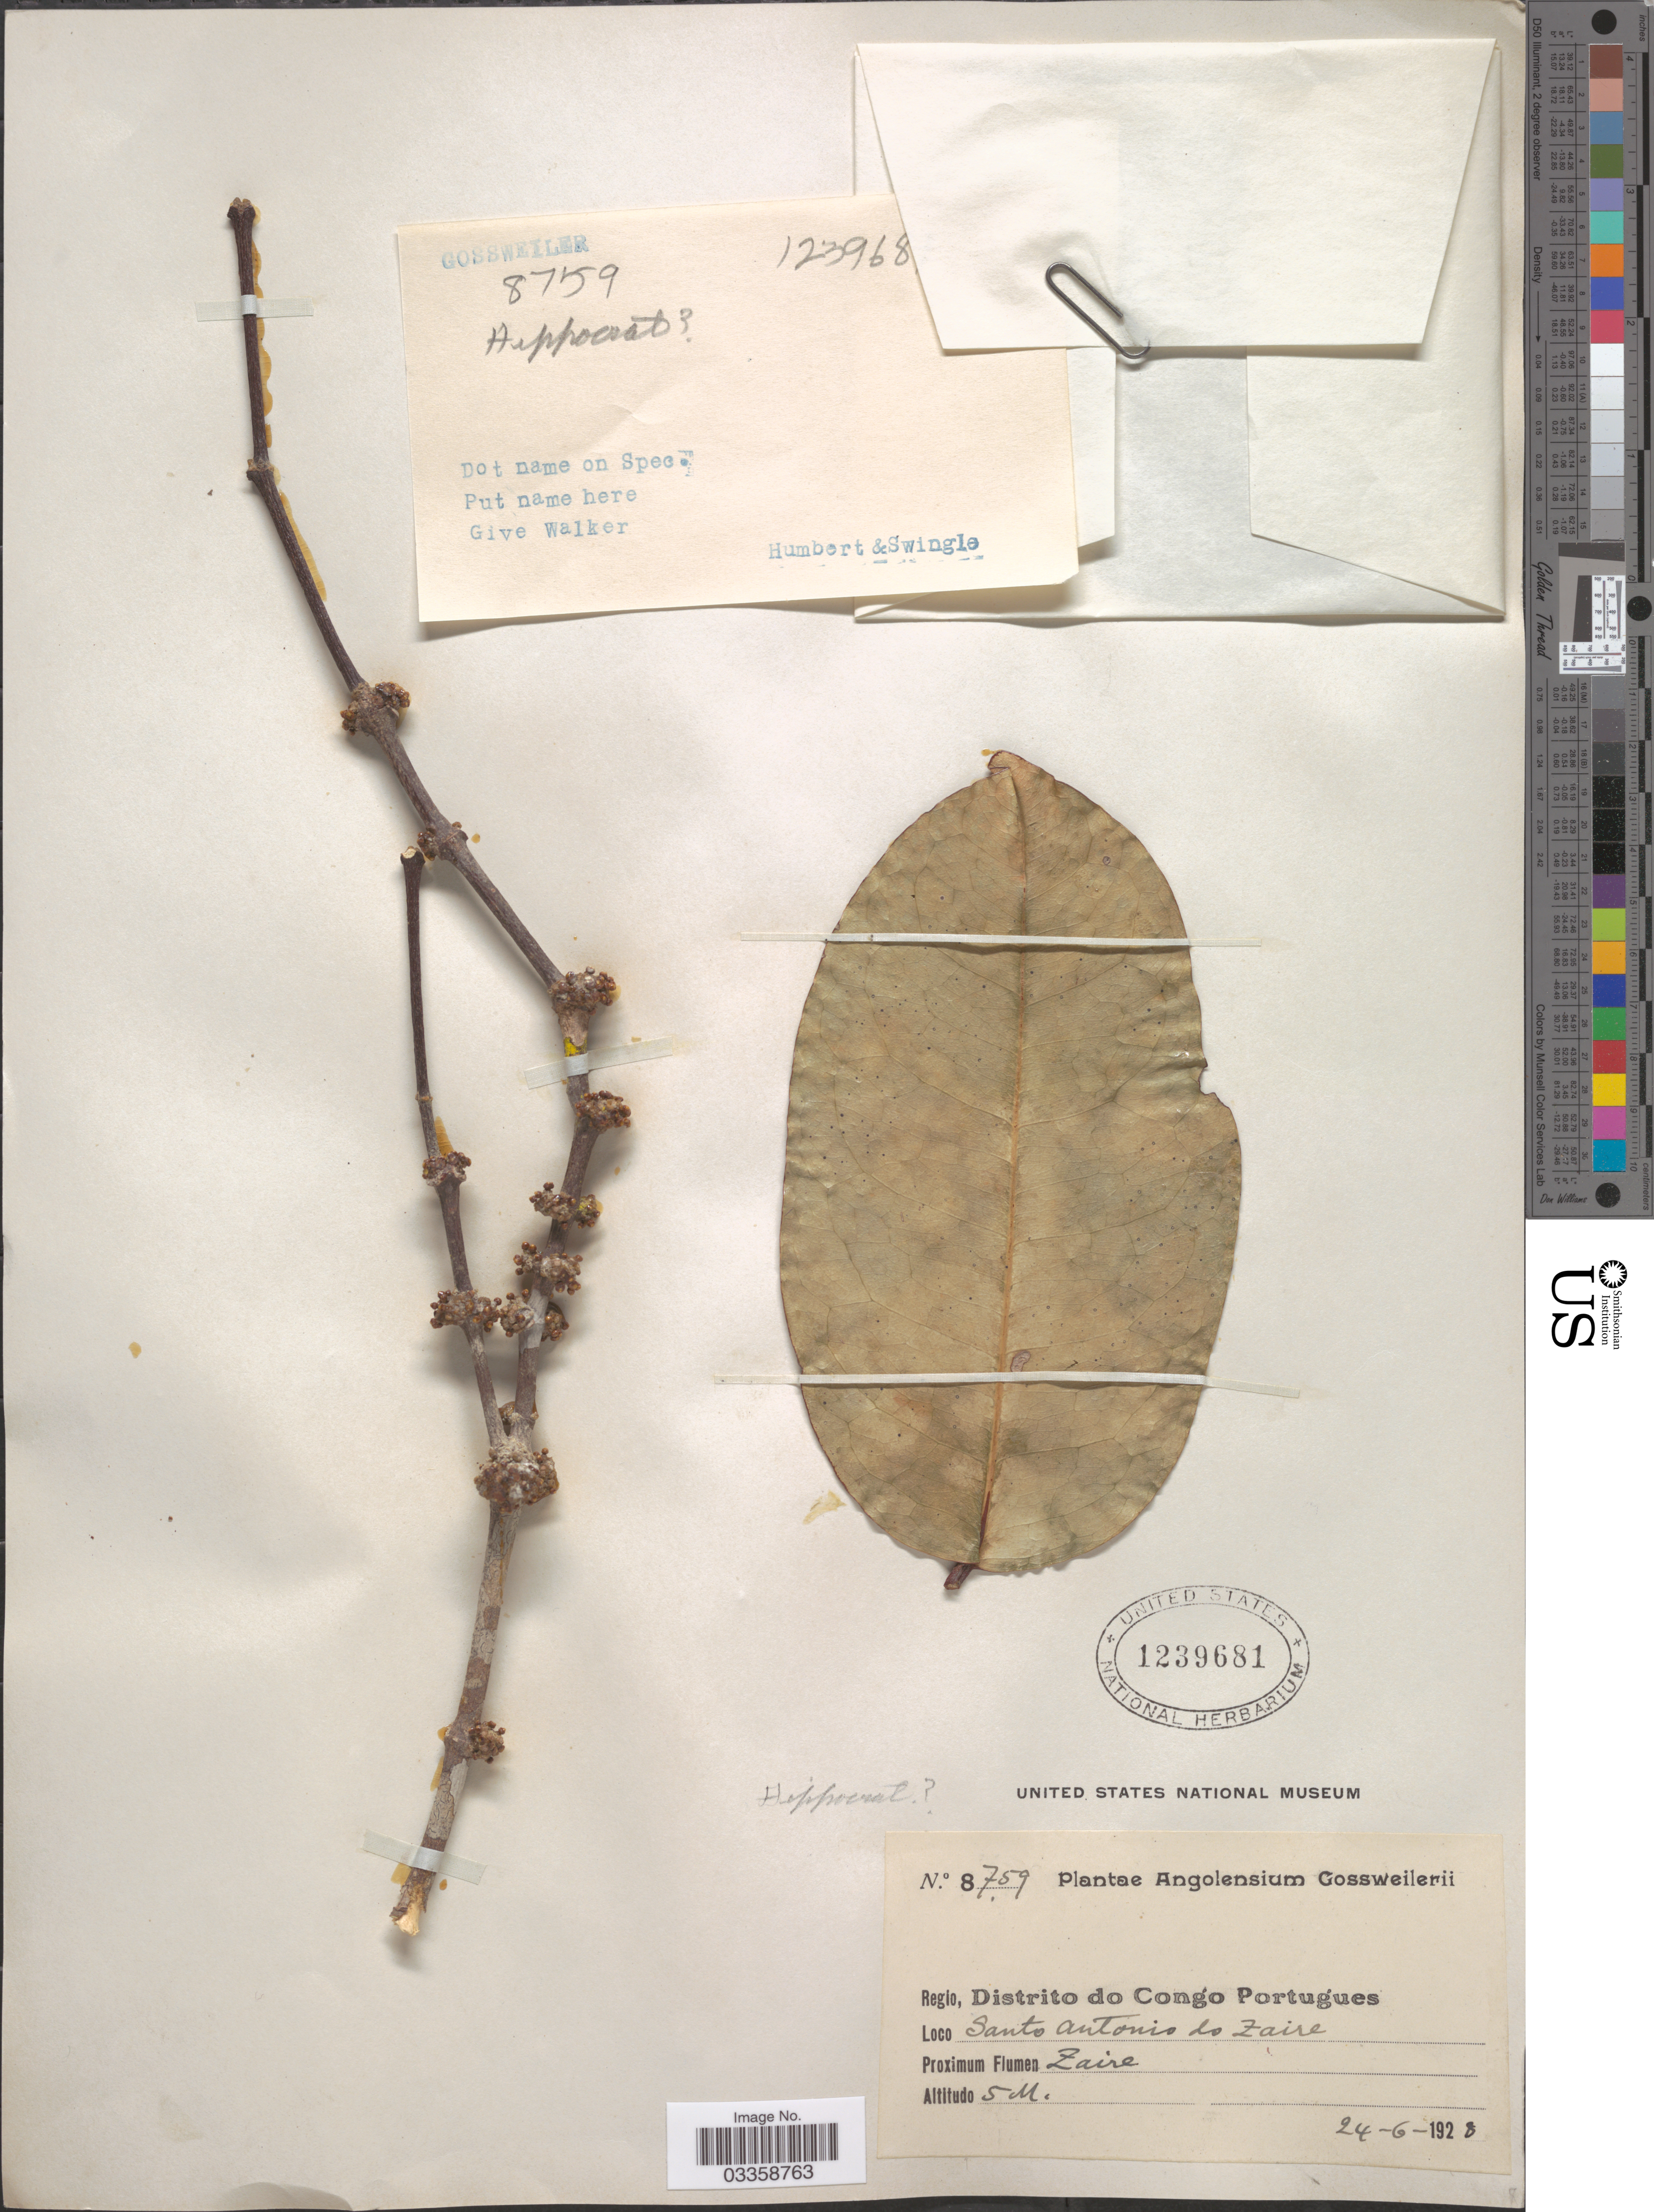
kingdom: Plantae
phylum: Tracheophyta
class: Magnoliopsida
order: Celastrales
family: Celastraceae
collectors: -. Gossweiler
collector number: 8759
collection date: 1928-06-24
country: Angola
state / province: Zaire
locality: Regio, Distrito do Congo Portugues, Santo Antonio do Zaire. Proximum Flumen [unsure placement] Zaire.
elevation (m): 5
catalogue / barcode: US 1239681